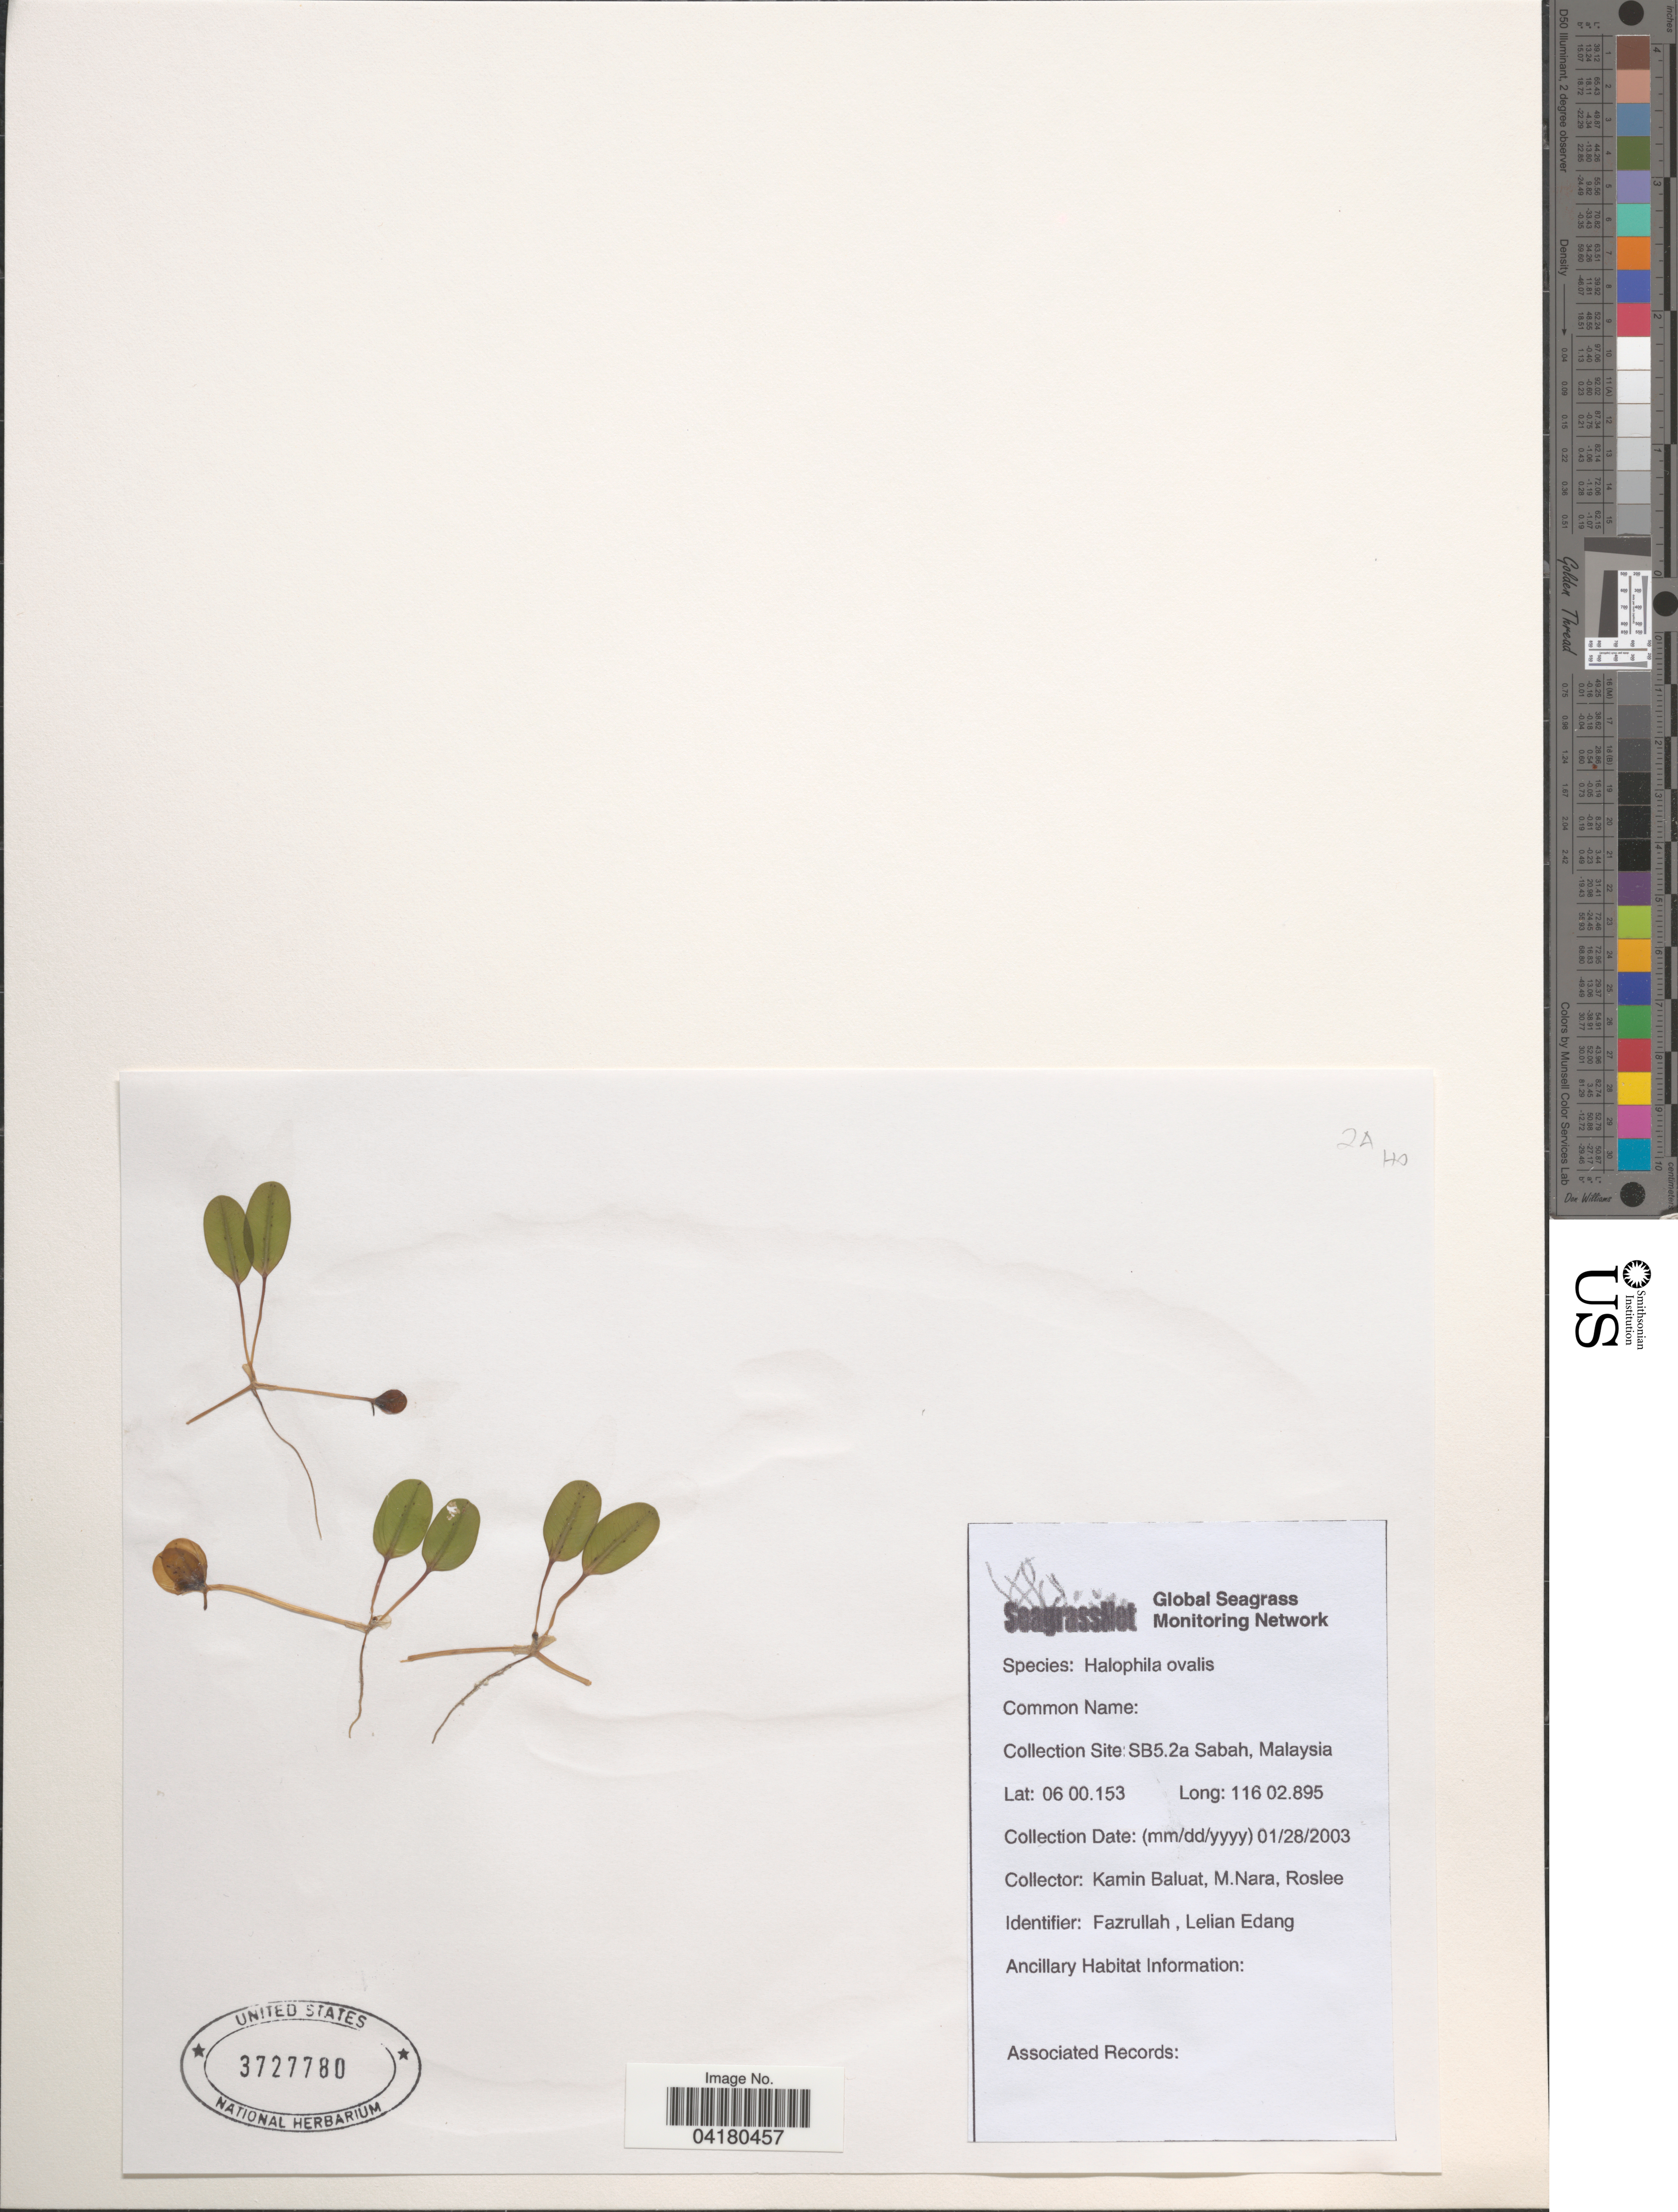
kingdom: Plantae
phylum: Tracheophyta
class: Liliopsida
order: Alismatales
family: Hydrocharitaceae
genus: Halophila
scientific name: Halophila ovalis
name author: (R. Br.) Hook. f.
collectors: K. Baluat, M. Nara & Roslee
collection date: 2003-01-28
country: Malaysia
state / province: Sabah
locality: Collection Site: SB5.2a.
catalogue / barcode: US 3727780